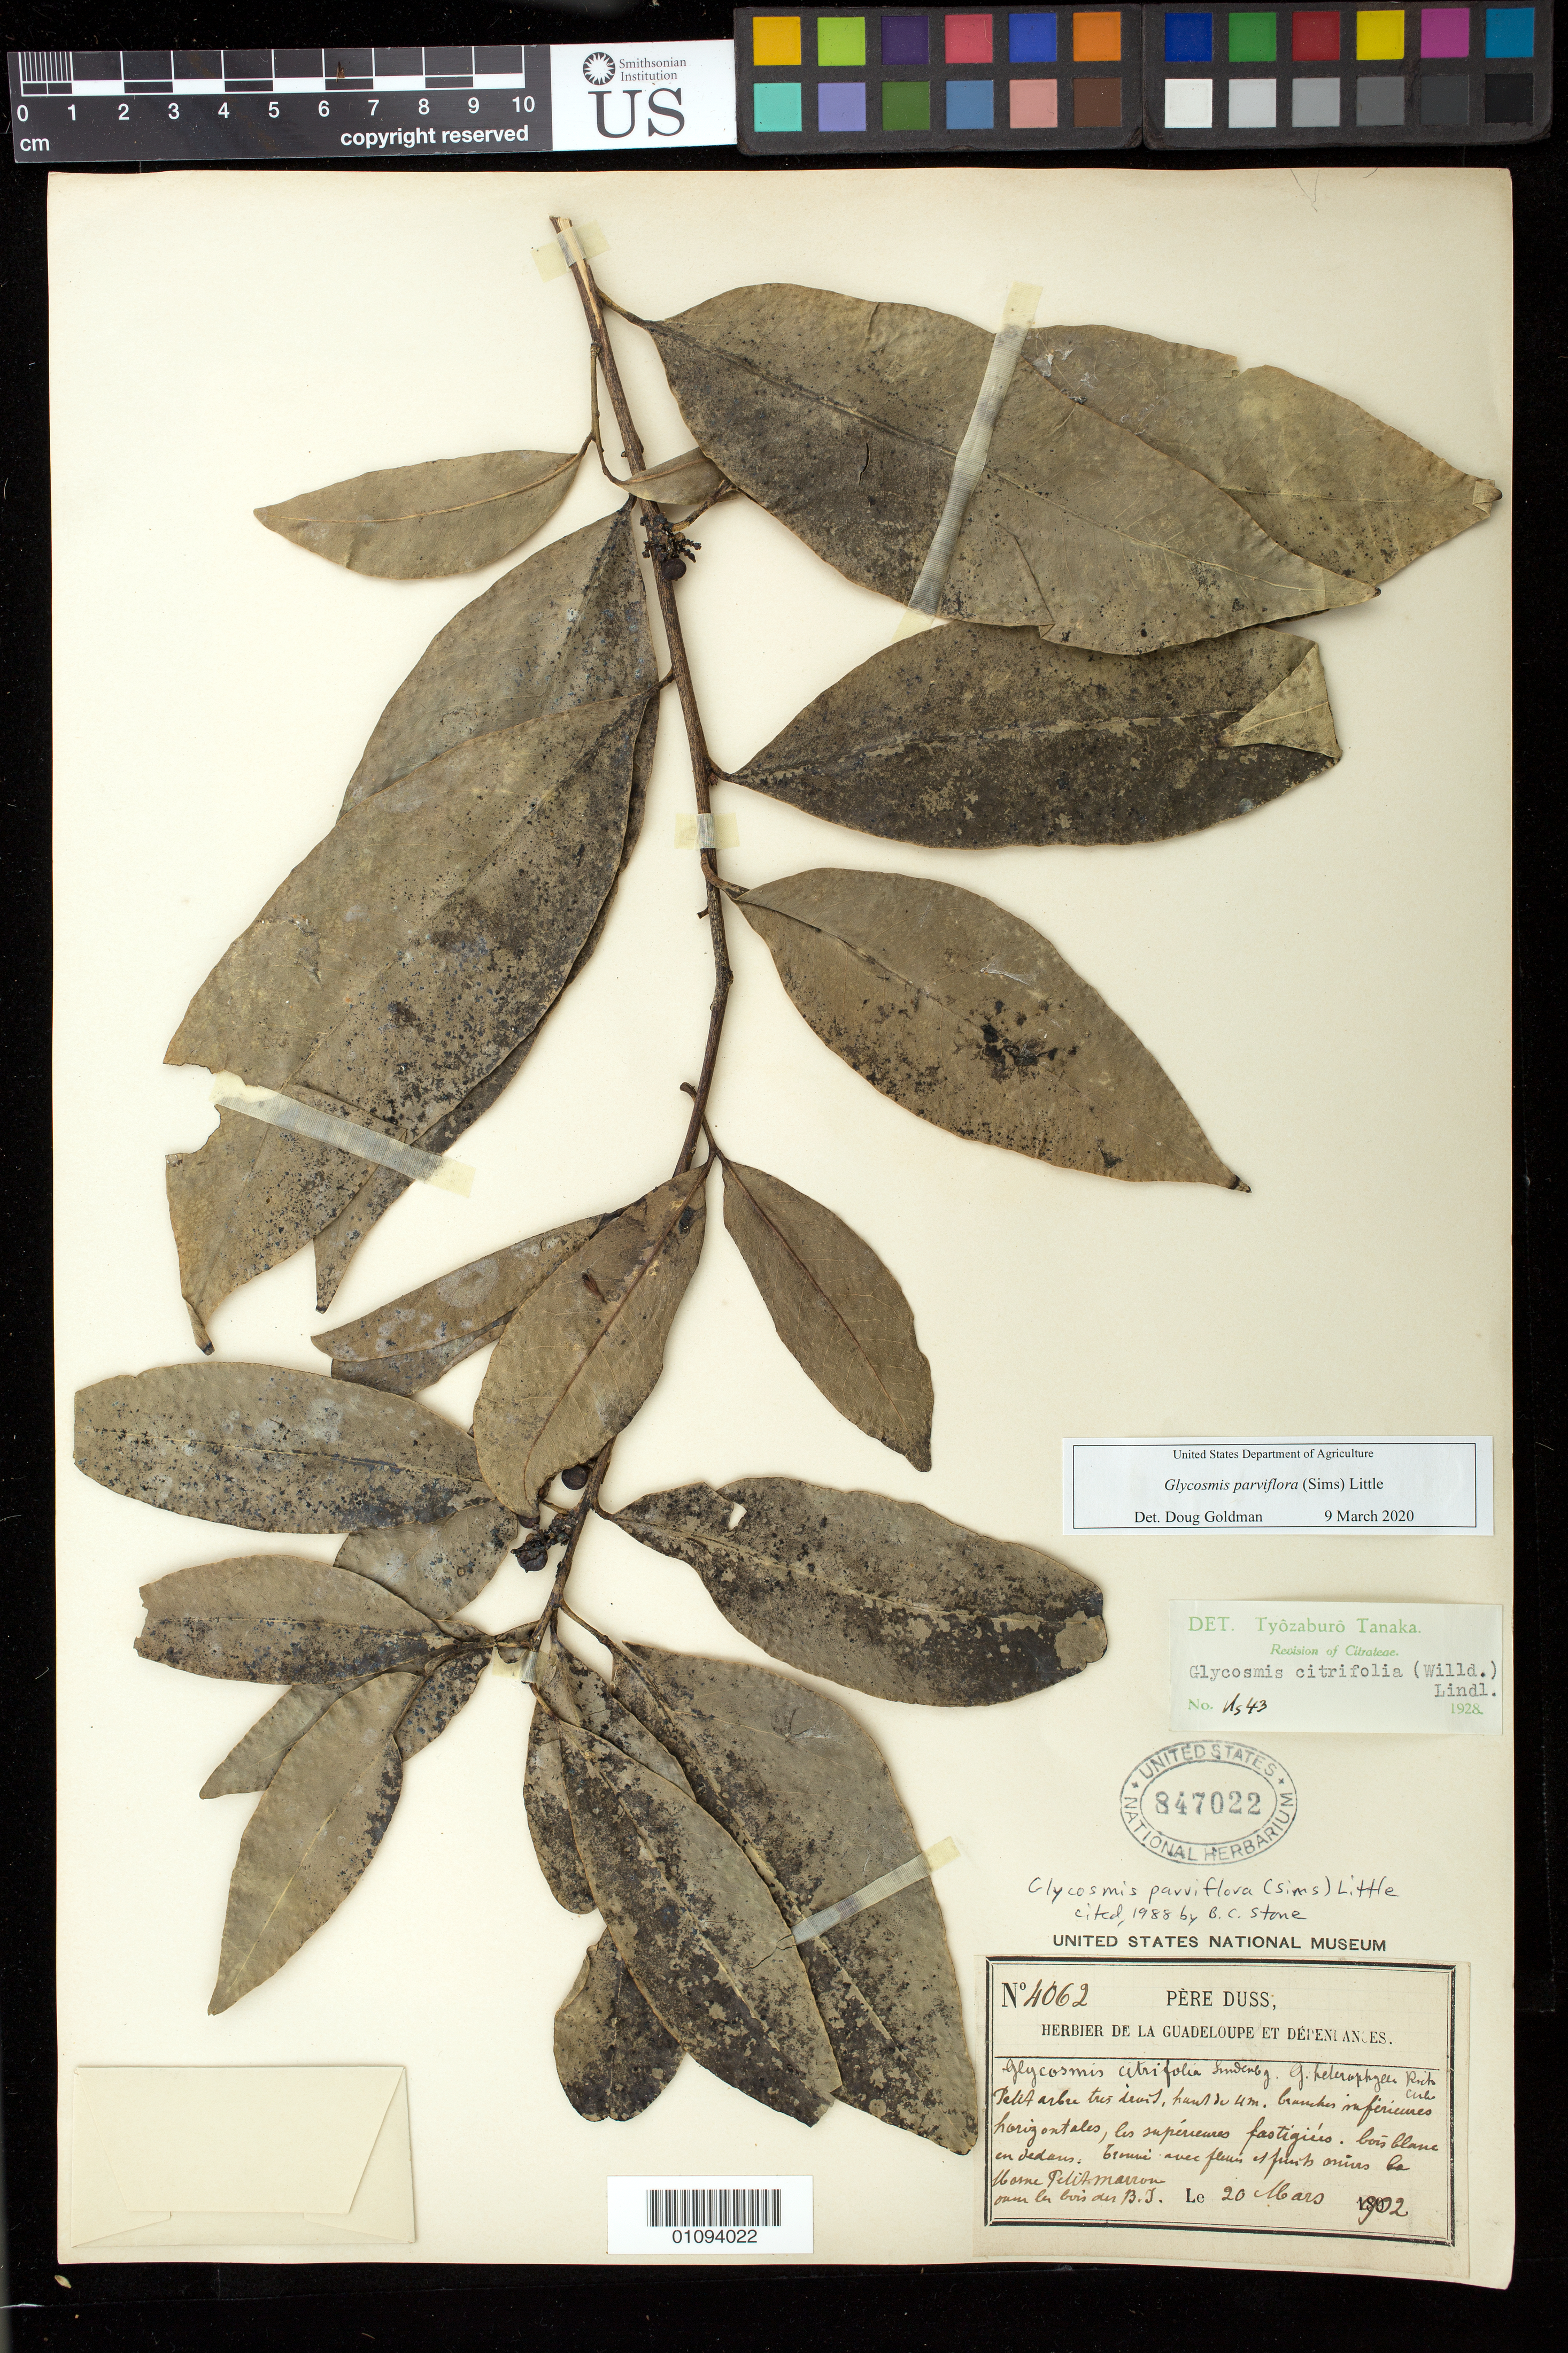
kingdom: Plantae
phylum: Tracheophyta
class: Magnoliopsida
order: Sapindales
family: Rutaceae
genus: Glycosmis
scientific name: Glycosmis parviflora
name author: (Sims) Little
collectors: Père Duss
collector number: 4062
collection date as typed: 20 Mar 1902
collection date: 1902-03-20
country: Guadeloupe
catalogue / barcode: US 847022